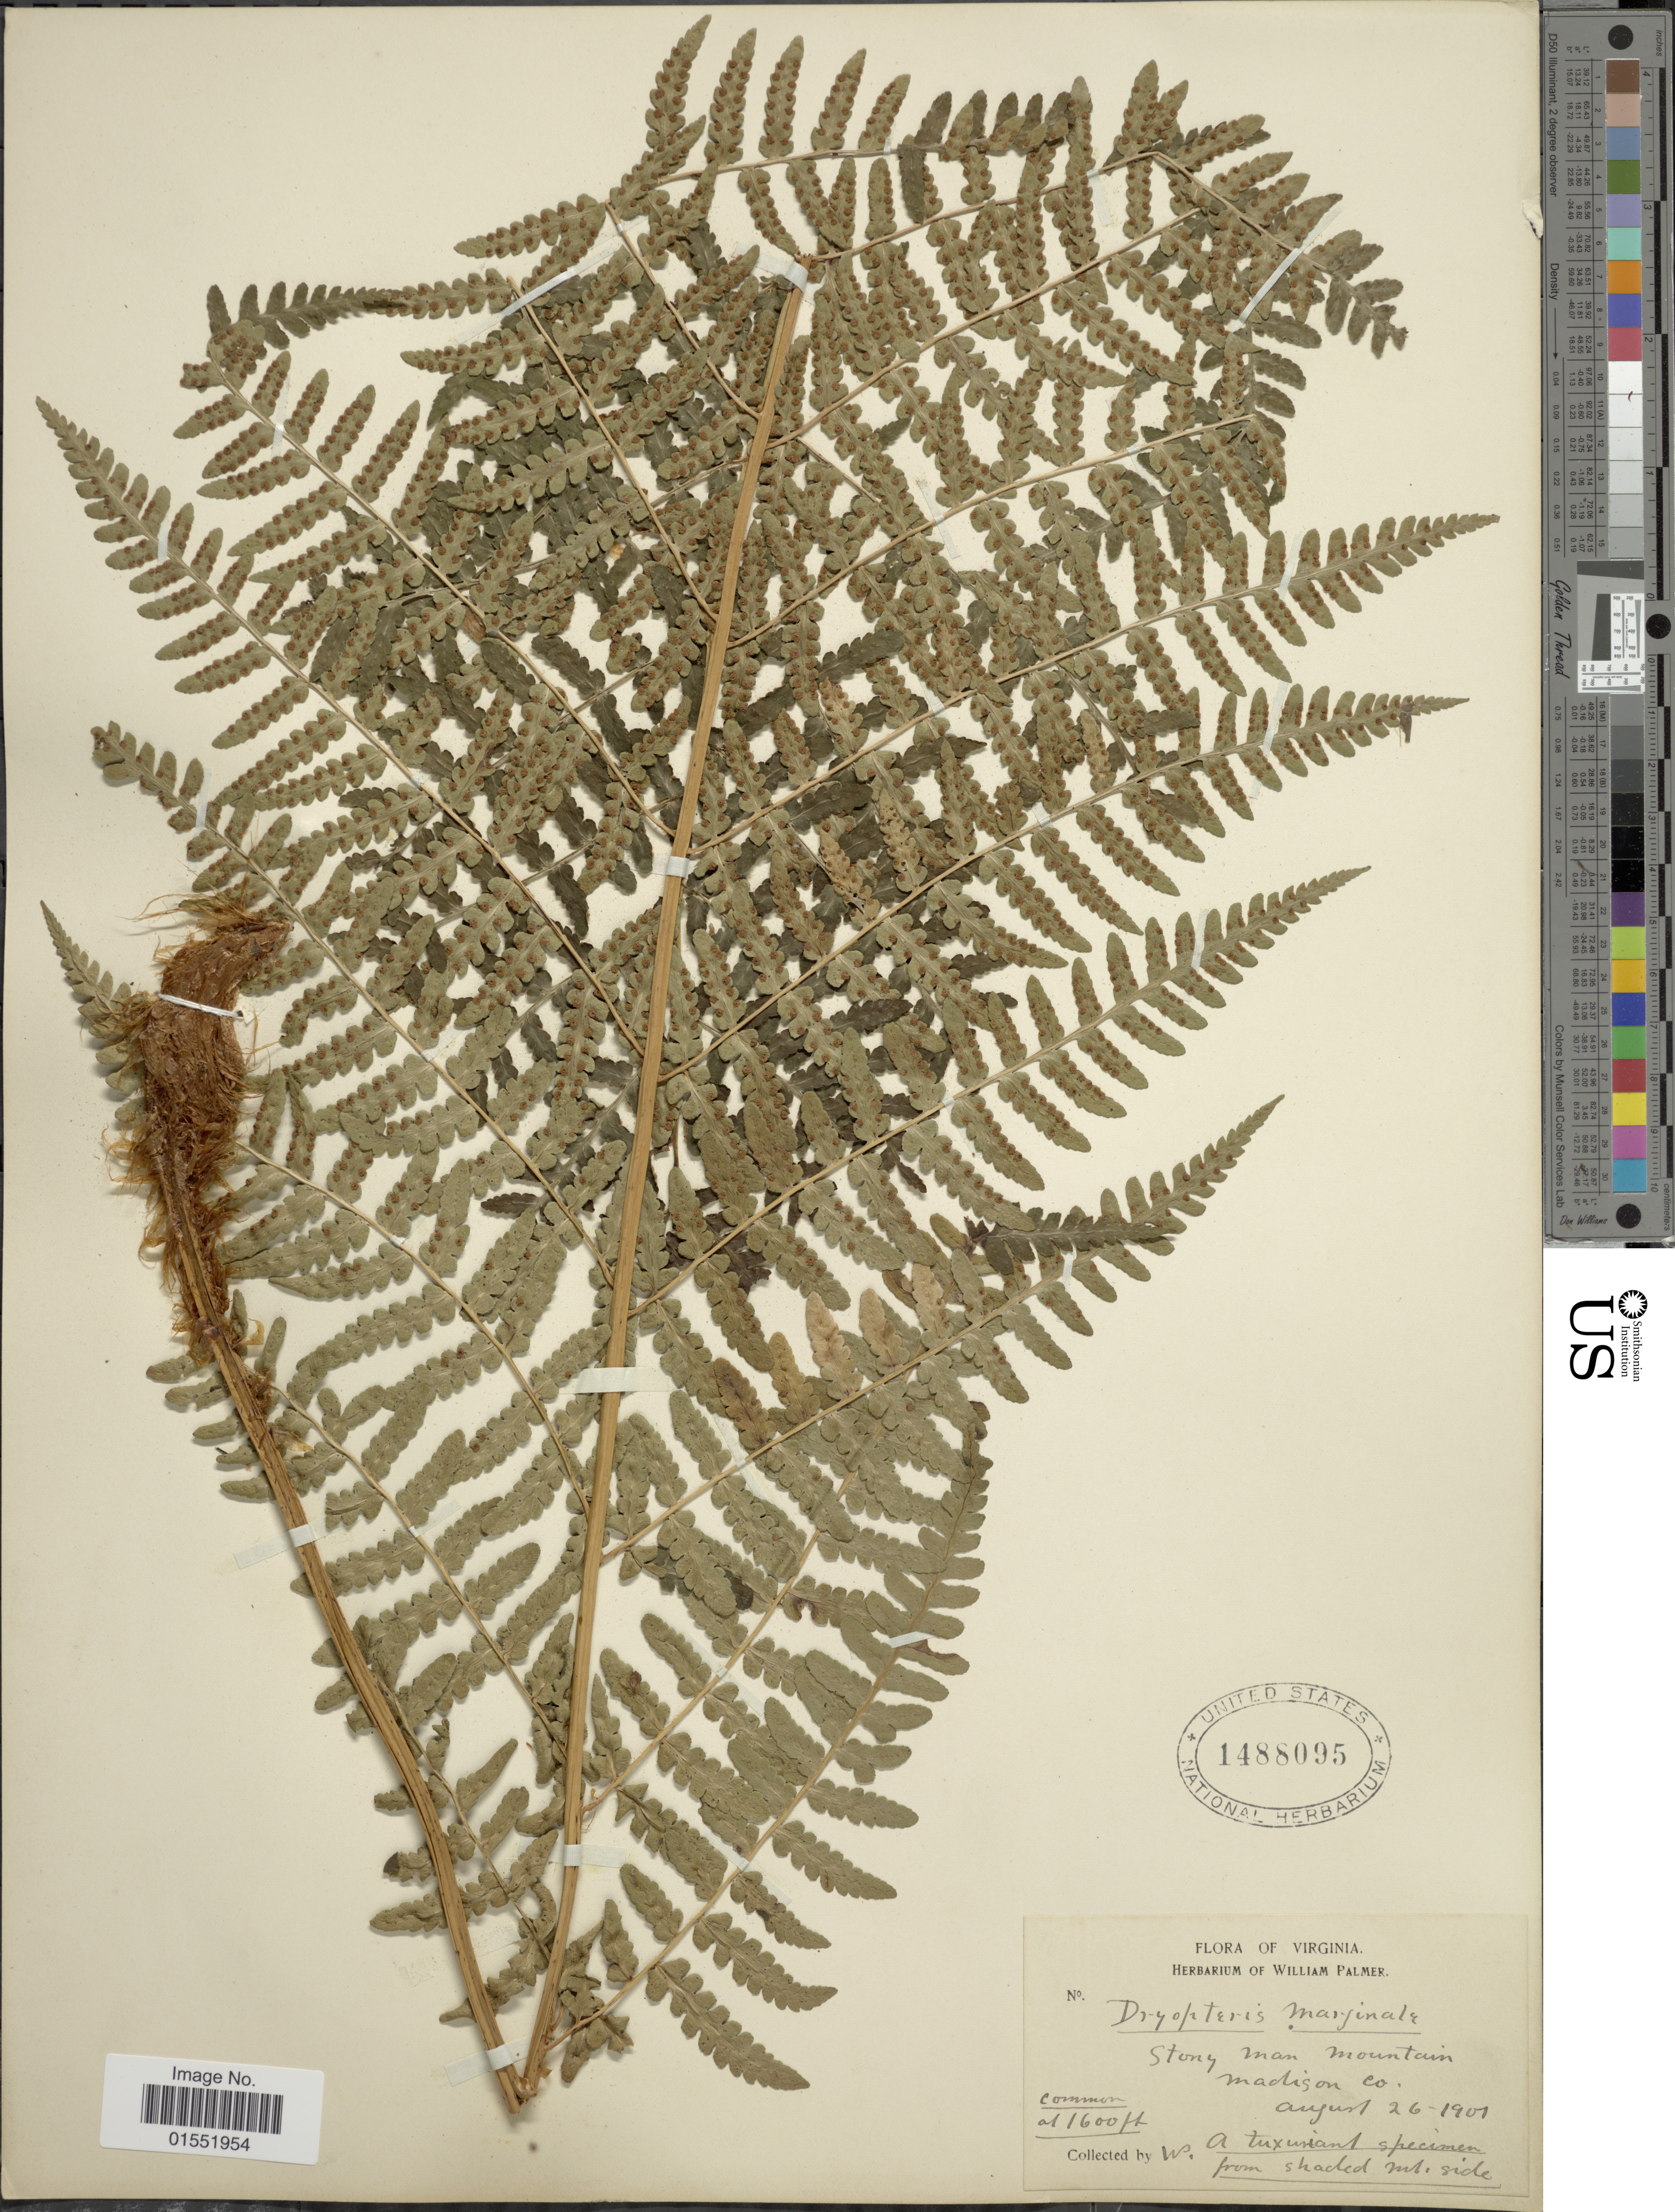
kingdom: Plantae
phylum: Tracheophyta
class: Polypodiopsida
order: Polypodiales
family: Dryopteridaceae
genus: Dryopteris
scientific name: Dryopteris marginalis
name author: (L.) A. Gray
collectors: W. Palmer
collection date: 1901-08-26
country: United States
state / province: Virginia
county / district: Madison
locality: Stony Man Mountain. Madison Co.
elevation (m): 488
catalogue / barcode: US 1488095